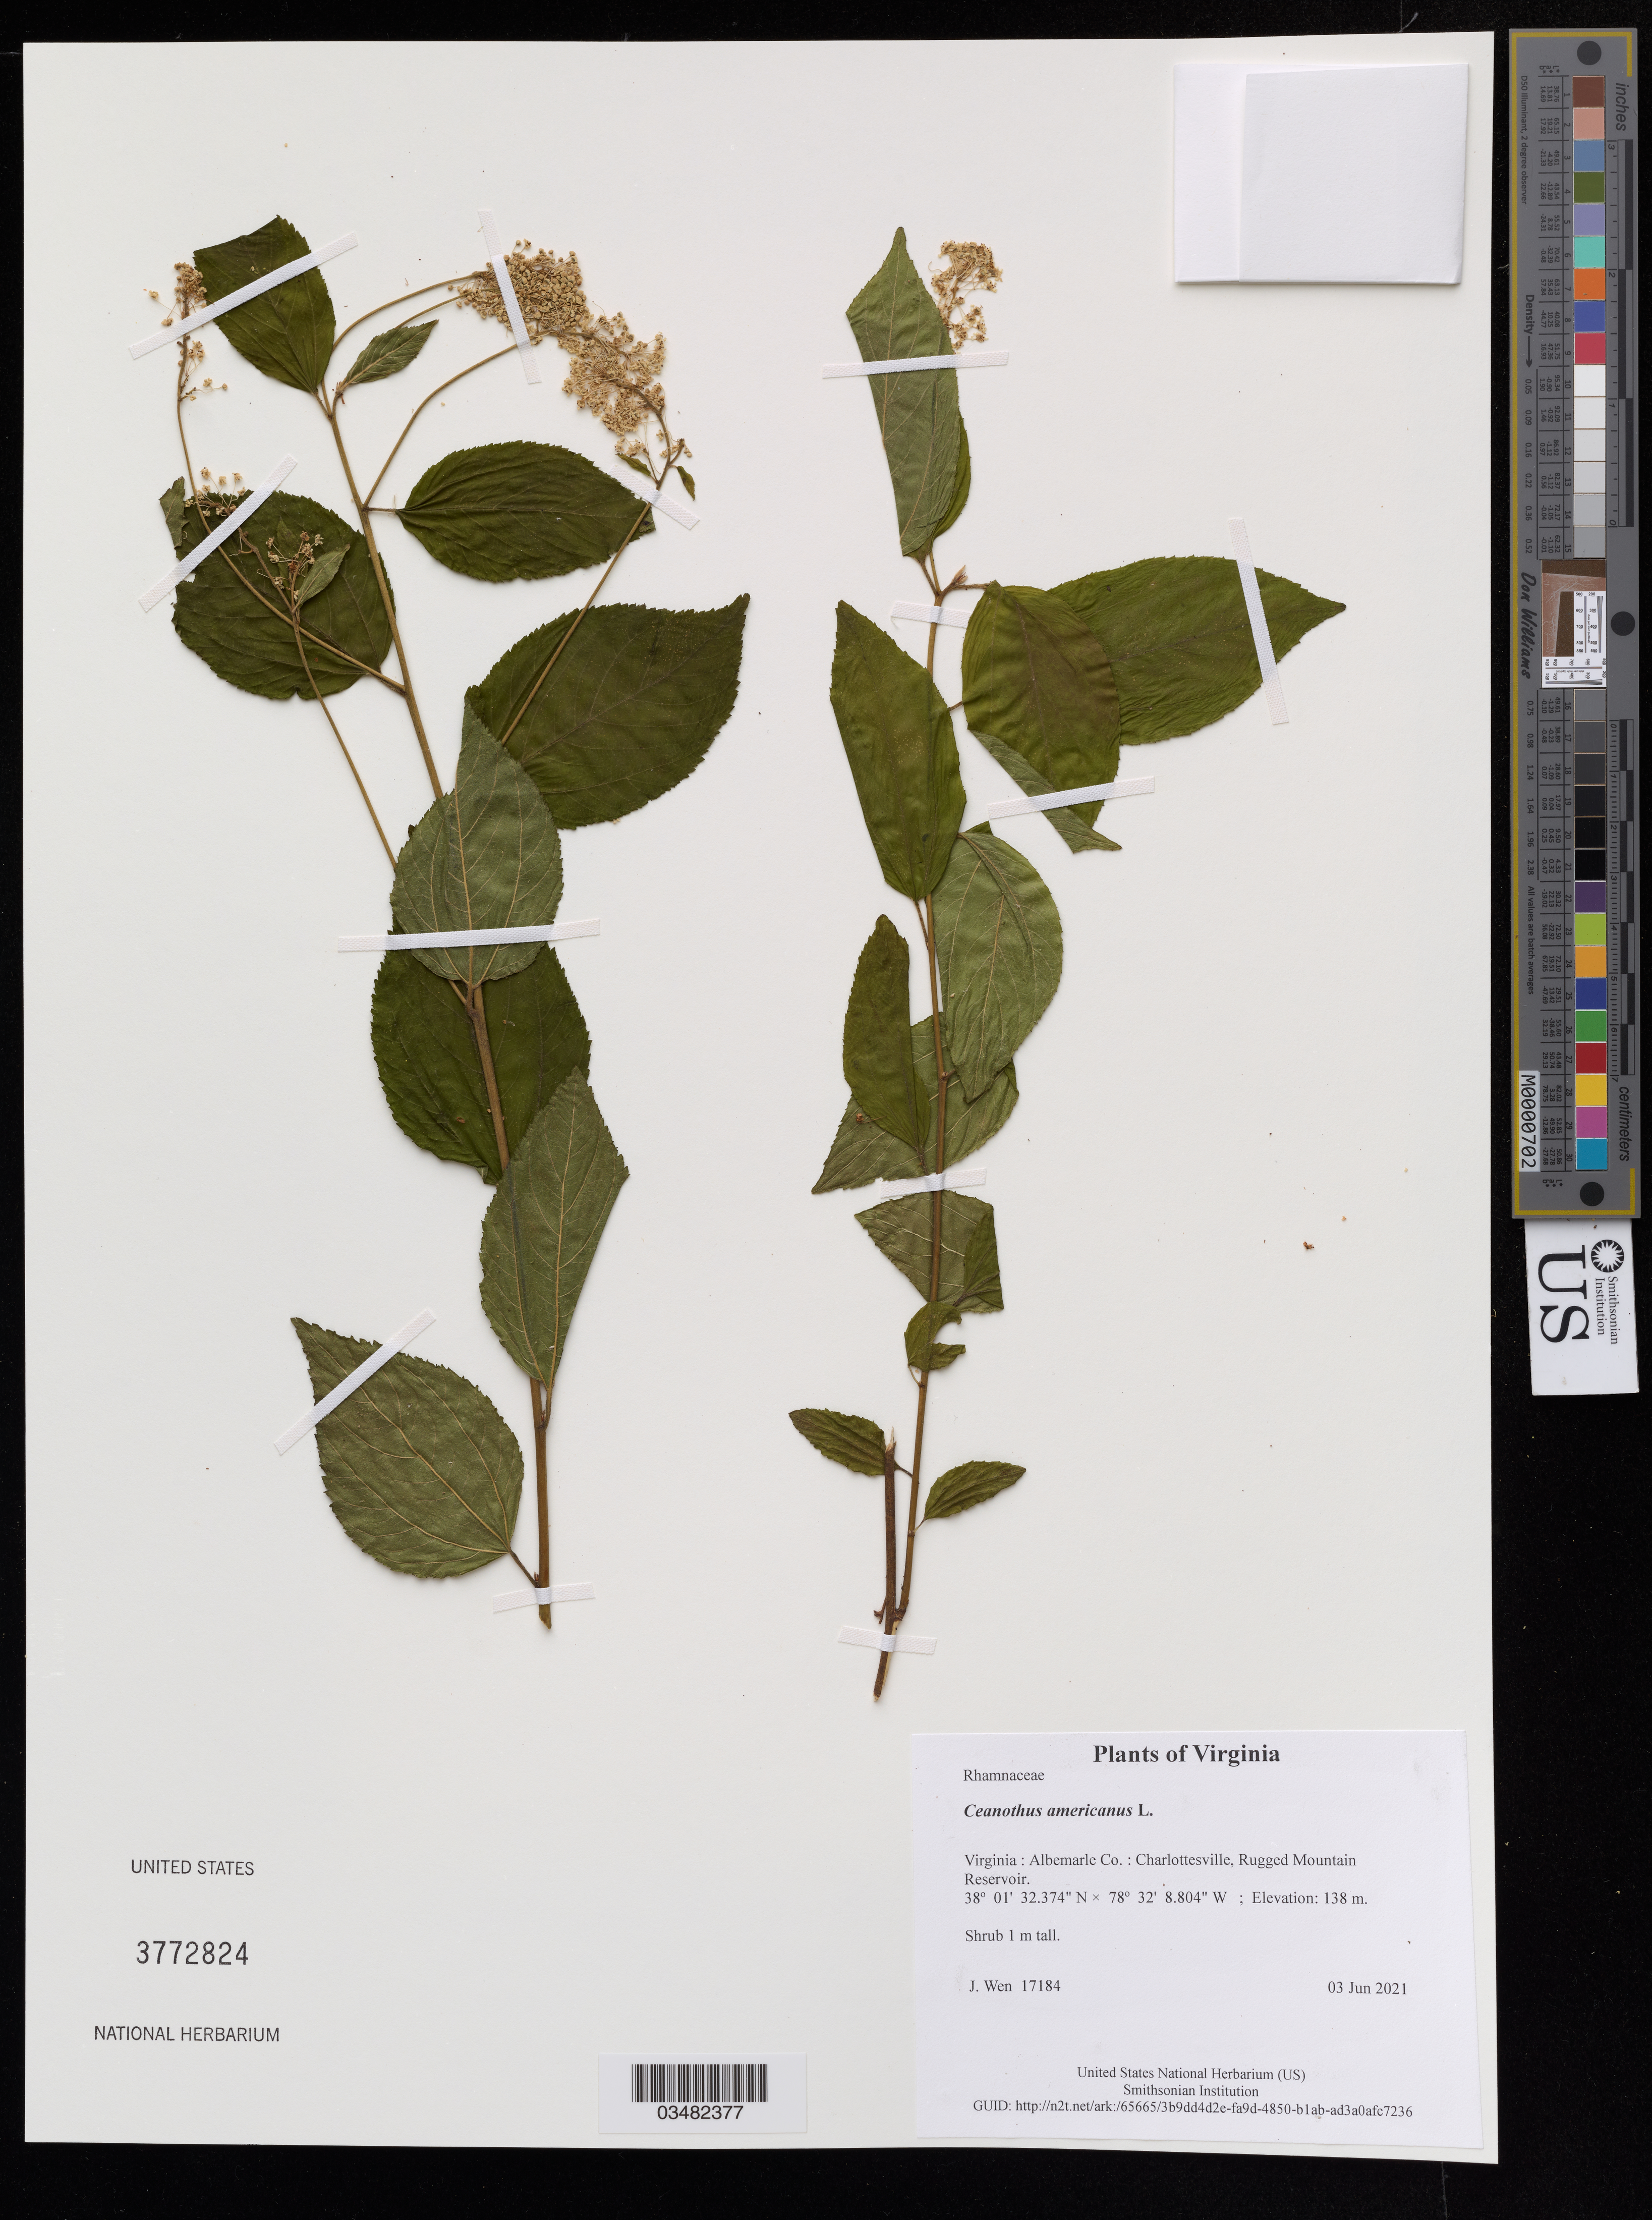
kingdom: Plantae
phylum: Tracheophyta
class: Magnoliopsida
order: Rosales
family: Rhamnaceae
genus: Ceanothus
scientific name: Ceanothus americanus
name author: L.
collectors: J. Wen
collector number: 17184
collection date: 2021-06-03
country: United States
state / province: Virginia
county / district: Albemarle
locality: Charlottesville, Rugged Mountain Reservoir.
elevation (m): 138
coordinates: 38 01 32.374 N, 78 32 8.804 W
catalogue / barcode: US 3772824